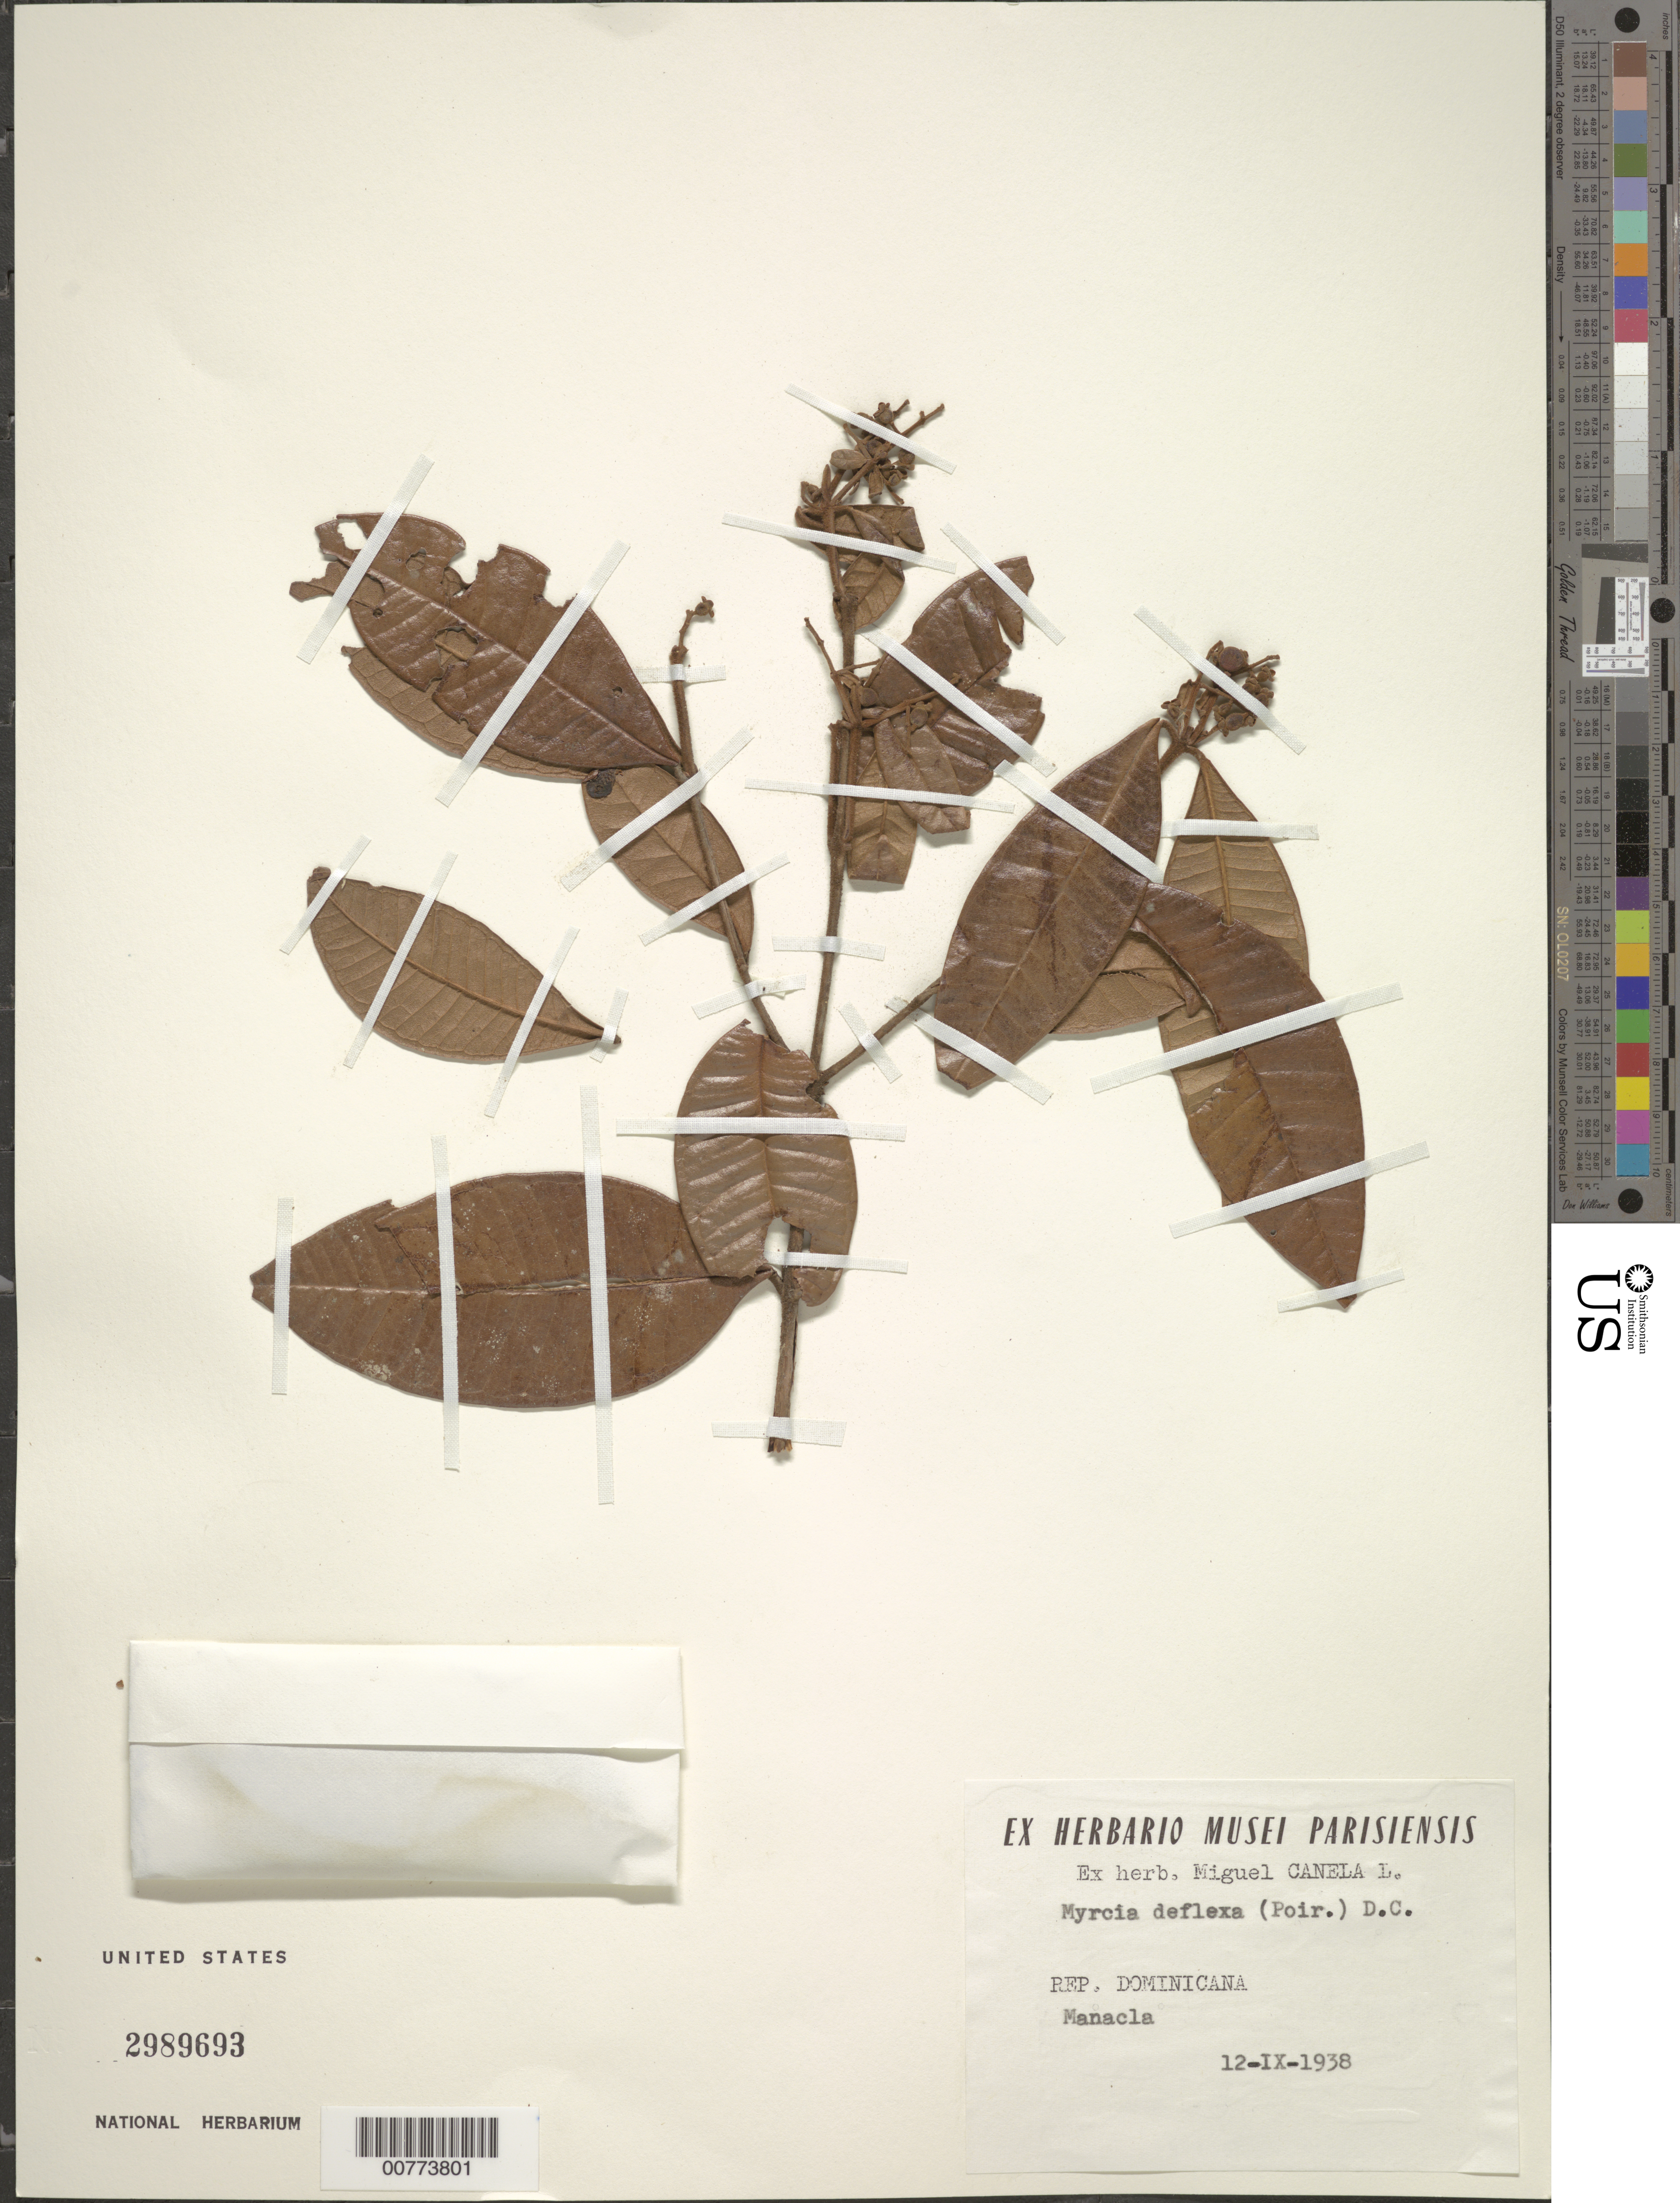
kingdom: Plantae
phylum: Tracheophyta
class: Magnoliopsida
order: Myrtales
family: Myrtaceae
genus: Myrcia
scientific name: Myrcia deflexa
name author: (Poir.) DC.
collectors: M. Canela Lazaro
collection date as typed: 12 Sep 1938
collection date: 1938-09-12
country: Dominican Republic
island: Hispaniola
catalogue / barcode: US 2989693